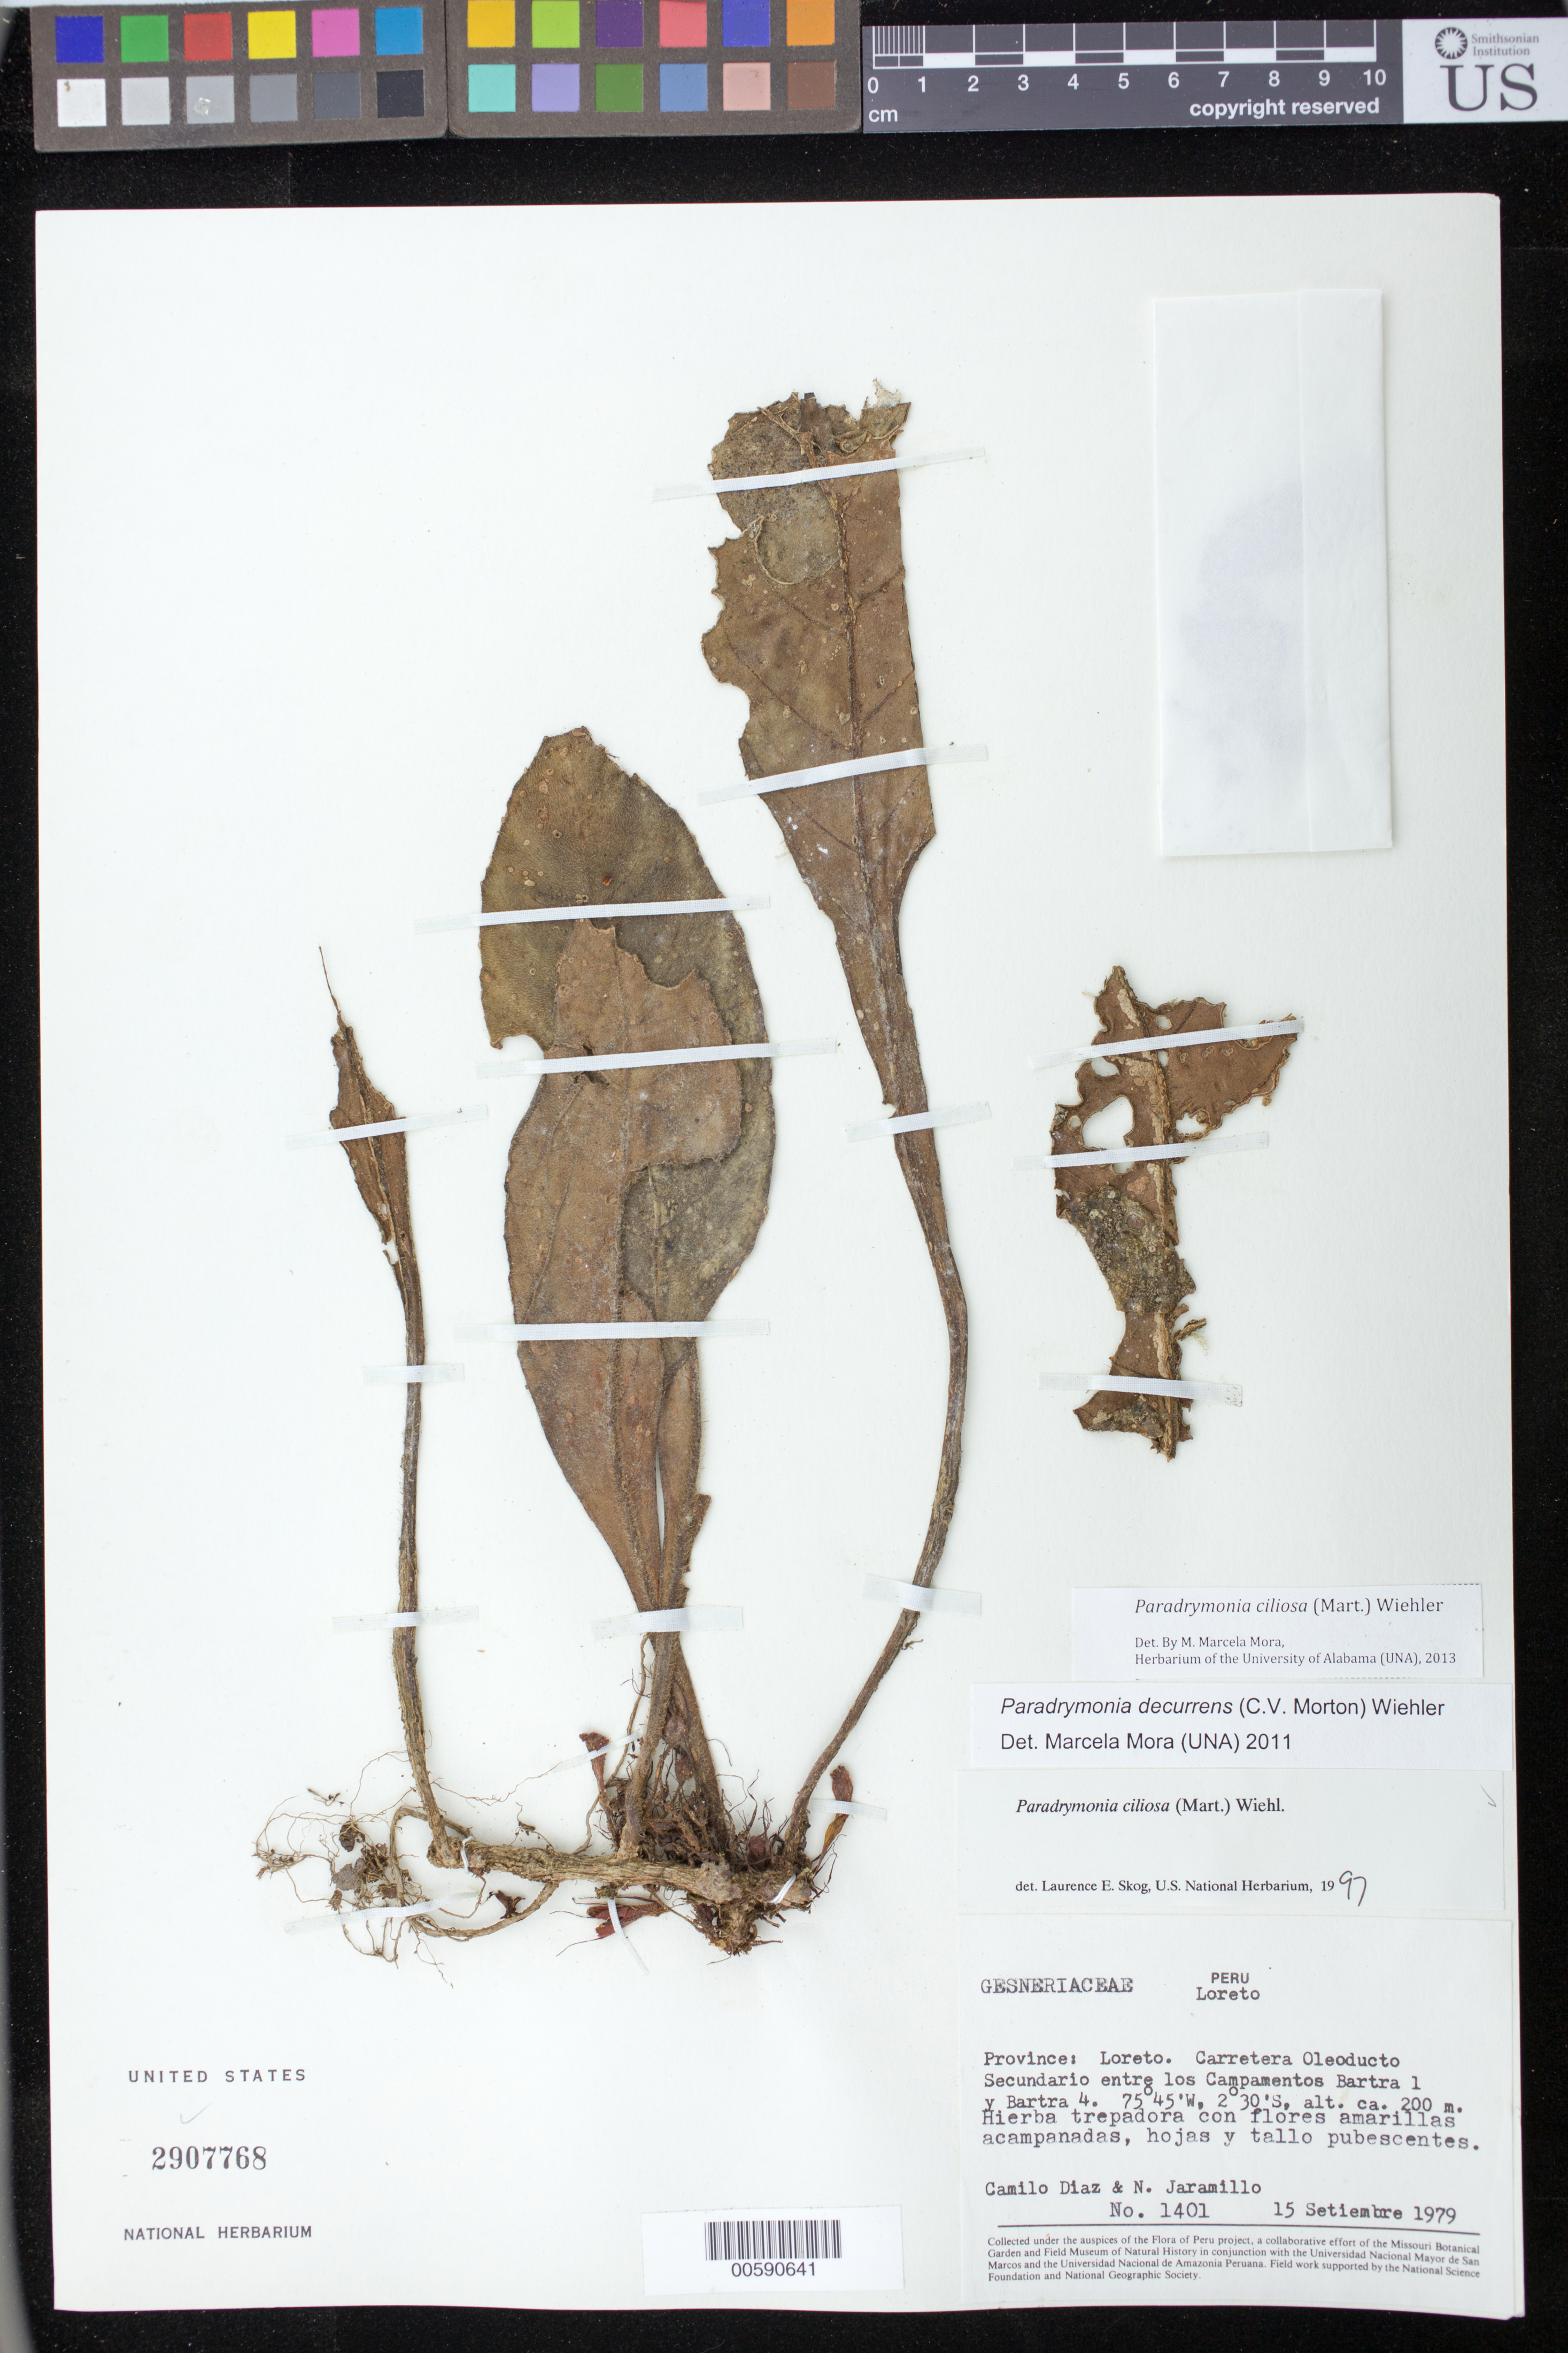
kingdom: Plantae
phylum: Tracheophyta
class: Magnoliopsida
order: Lamiales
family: Gesneriaceae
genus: Paradrymonia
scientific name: Paradrymonia ciliosa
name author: (Mart.) Wiehler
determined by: Skog, Laurence E.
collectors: C. Díaz S. & N. Jaramillo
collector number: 1401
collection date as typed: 15 Sep 1979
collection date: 1979-09-15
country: Peru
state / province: Loreto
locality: Prov. Loreto; Carretera Oleoducto Secundario entre los Campamentos Bartra 1 y Bartra 4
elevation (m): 200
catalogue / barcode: US 2907768